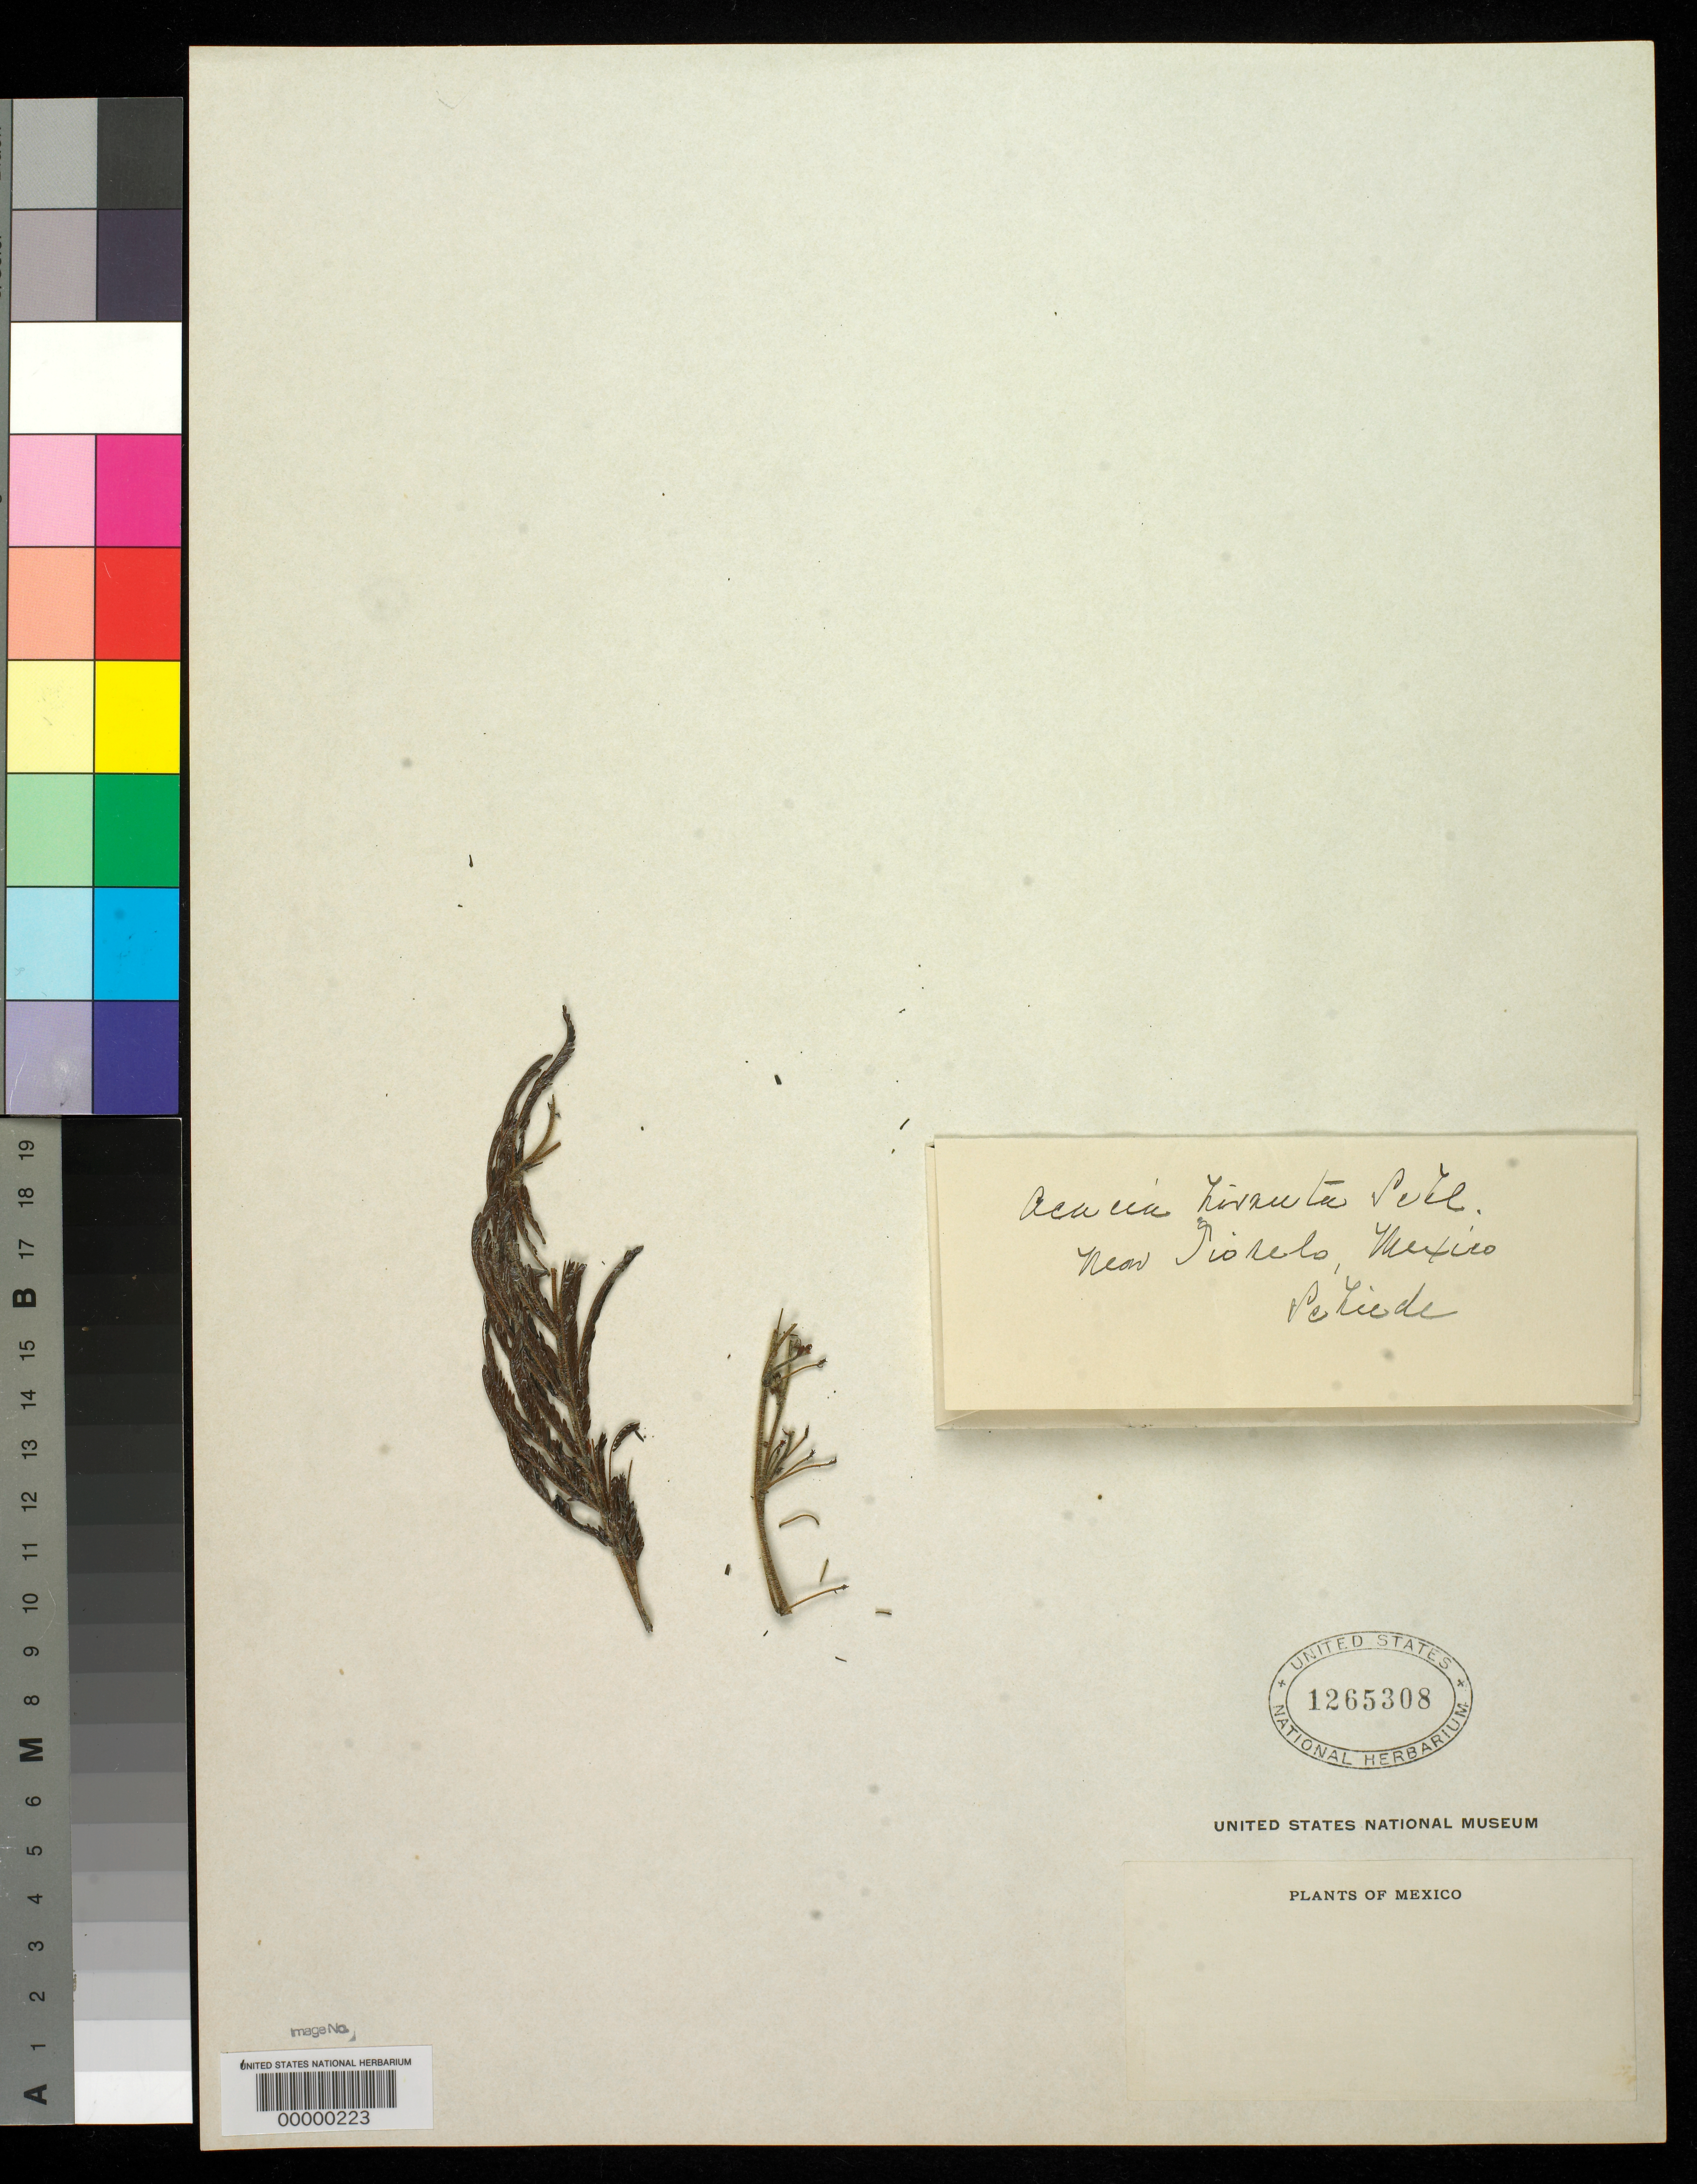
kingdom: Plantae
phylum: Tracheophyta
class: Magnoliopsida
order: Fabales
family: Fabaceae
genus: Acacia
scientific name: Acacia hirsuta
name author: Schltdl.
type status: Type Fragment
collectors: C. J. W. Schiede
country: Mexico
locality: E of Monserrat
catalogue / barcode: US 1265308